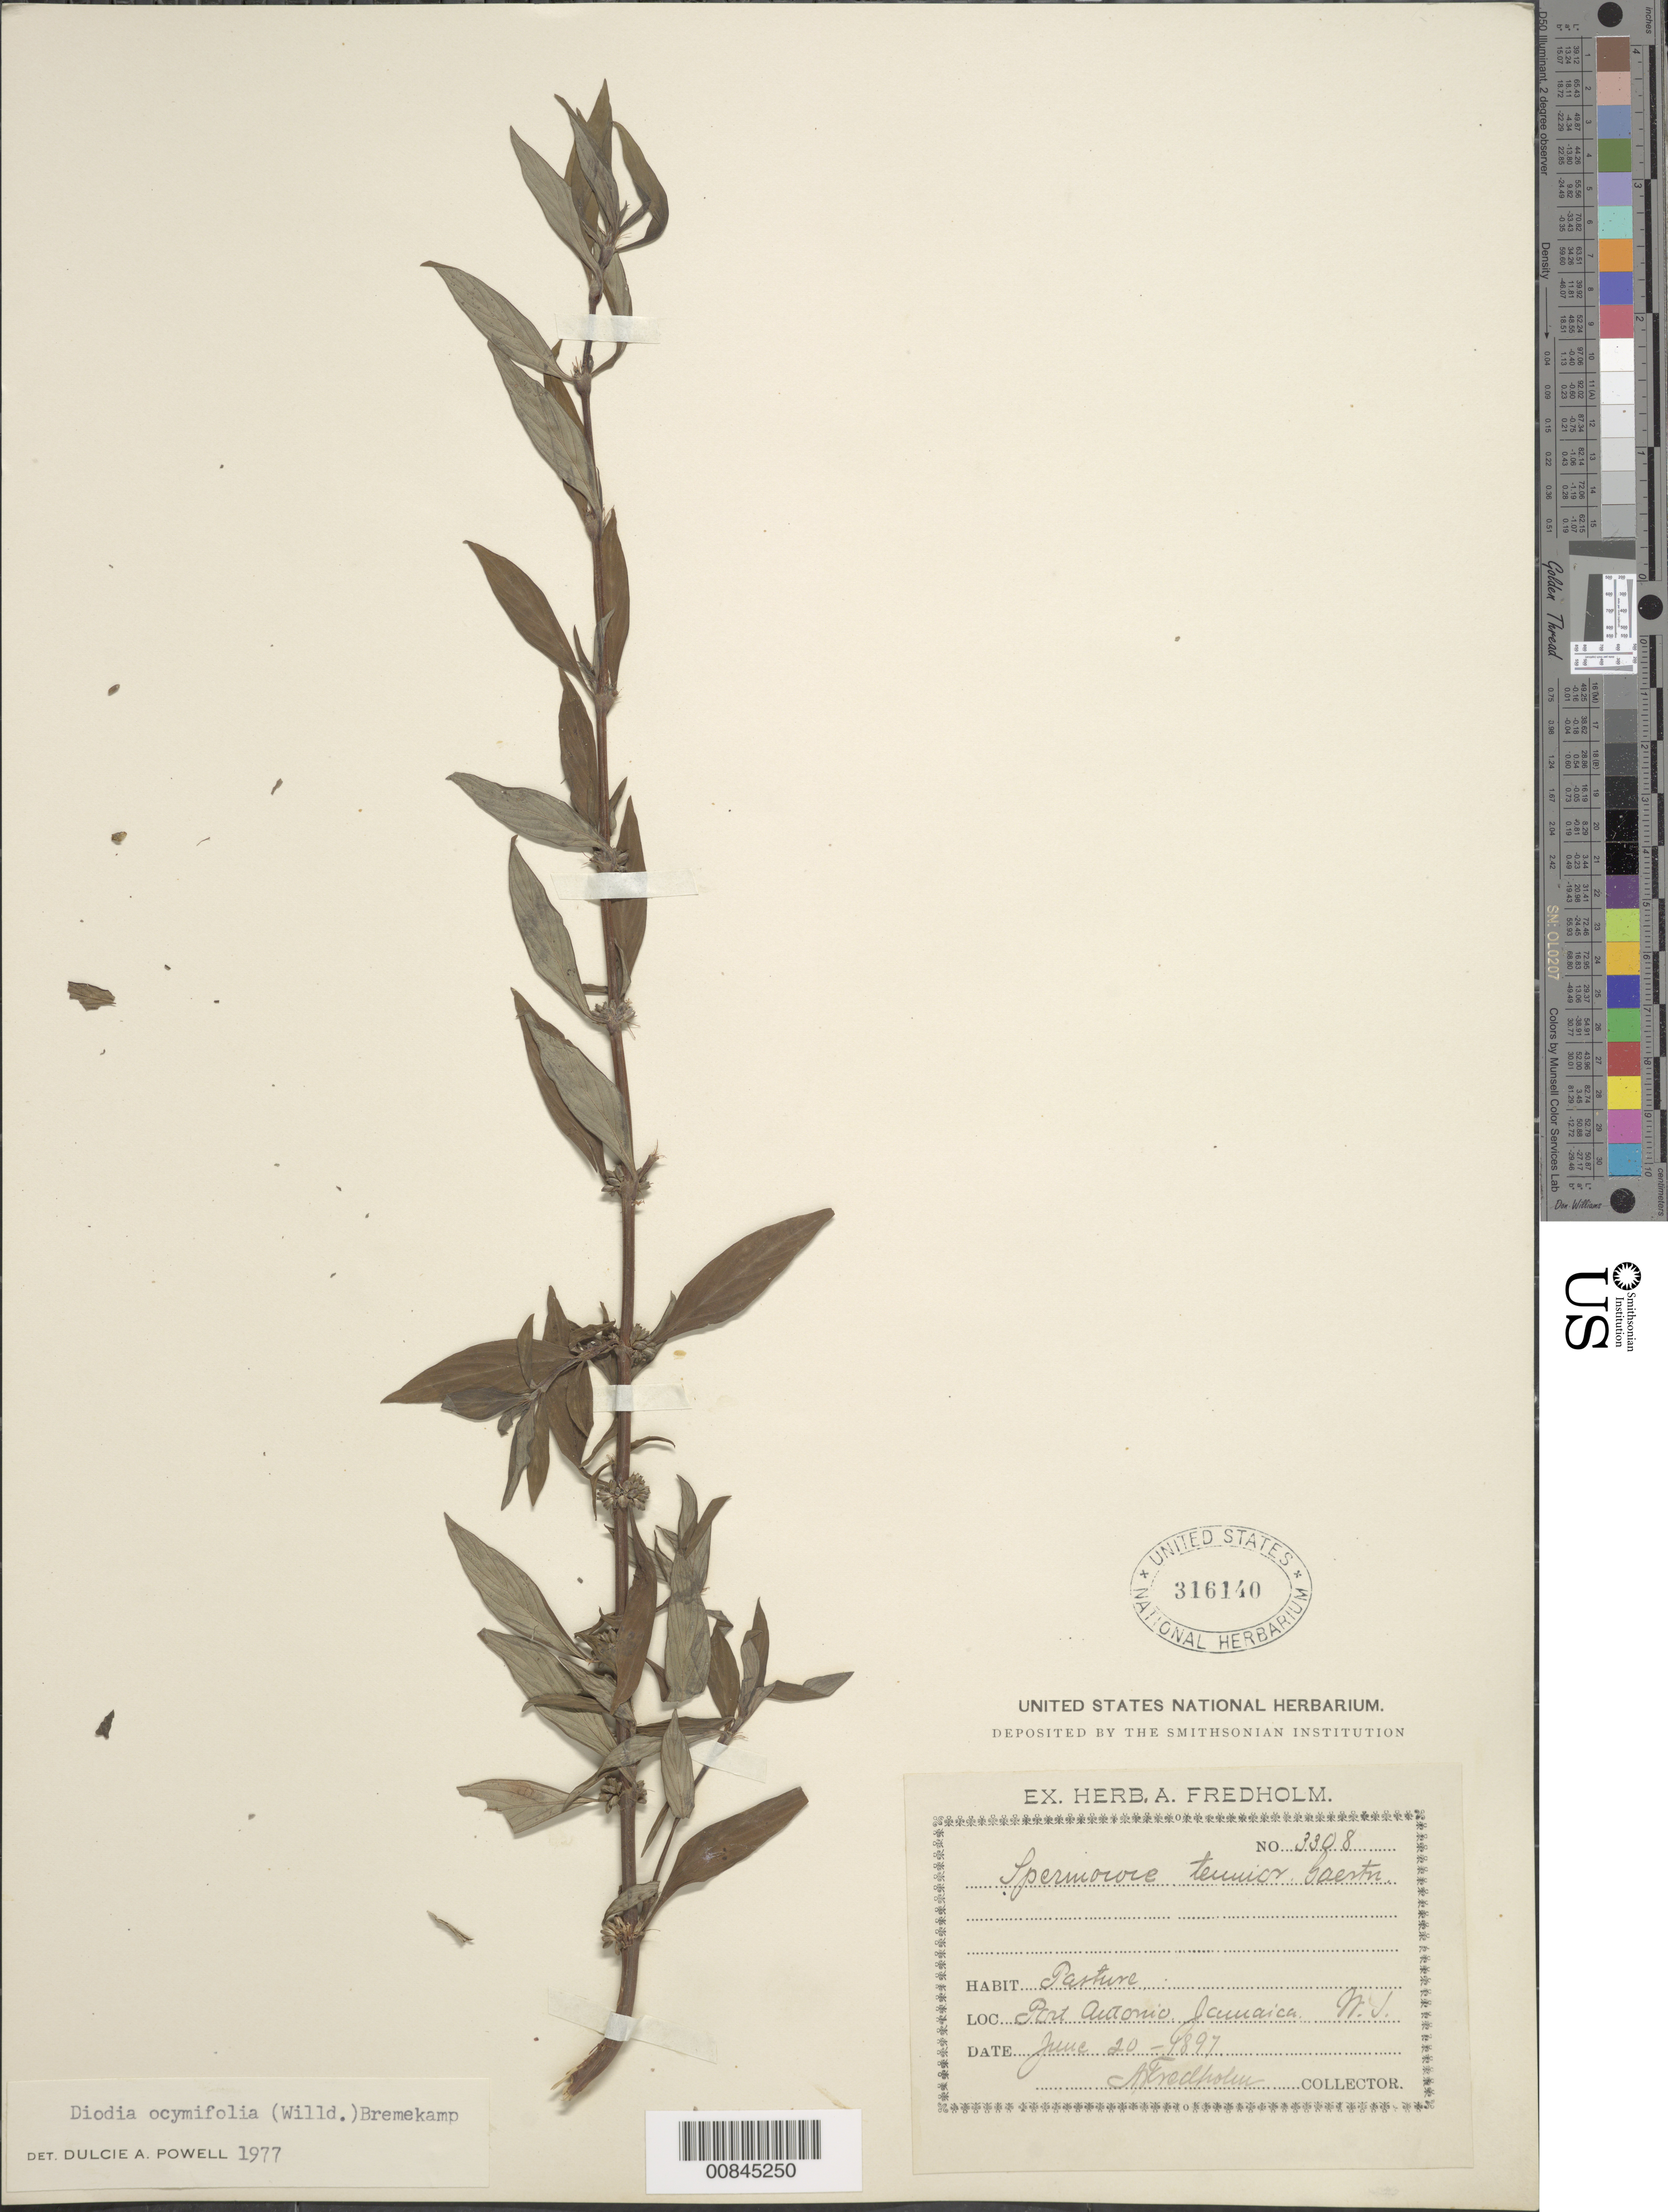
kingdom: Plantae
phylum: Tracheophyta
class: Magnoliopsida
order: Gentianales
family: Rubiaceae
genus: Spermacoce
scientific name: Spermacoce ocymifolia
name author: Willd. ex Roem. & Schult.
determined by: Powell, D. A.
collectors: A. J. Fredholm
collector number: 3308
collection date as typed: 20 Jun 1897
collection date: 1897-06-20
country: Jamaica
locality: Port Antonio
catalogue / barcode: US 316140